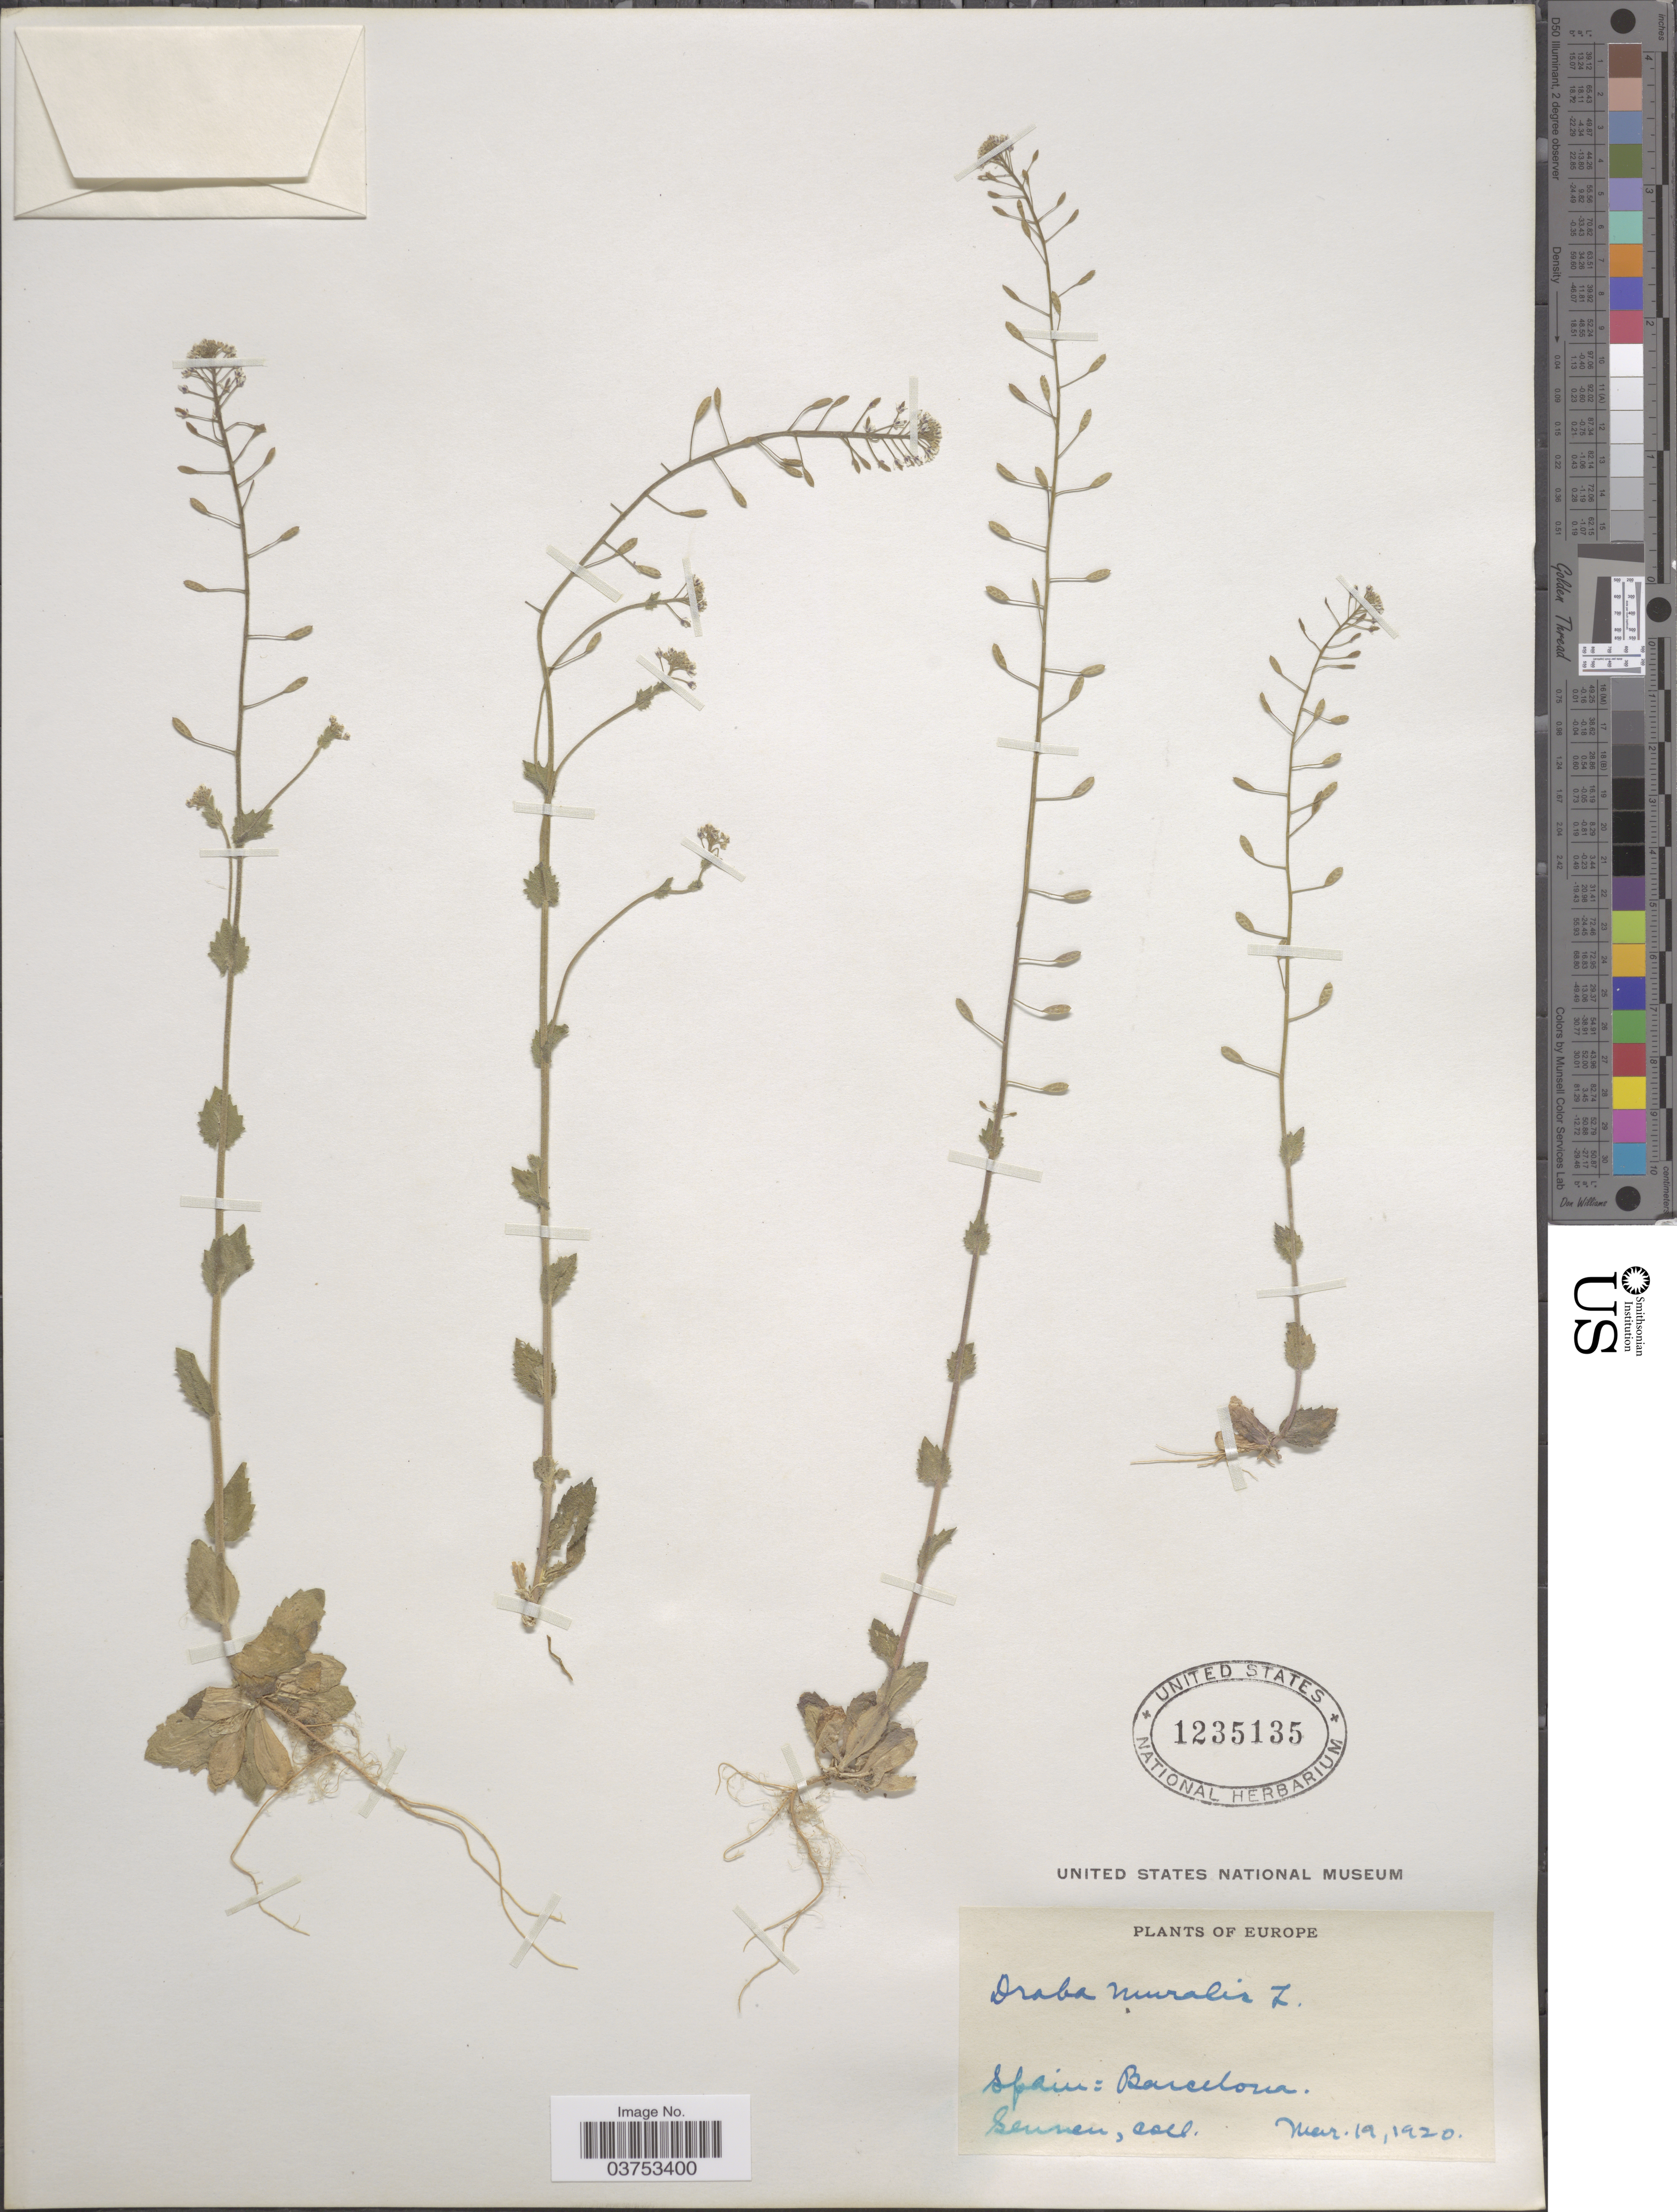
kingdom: Plantae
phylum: Tracheophyta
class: Magnoliopsida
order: Brassicales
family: Brassicaceae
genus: Draba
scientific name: Draba muralis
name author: L.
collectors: E. Sennen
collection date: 1920-03-19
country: Spain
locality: Europe. Barcelona.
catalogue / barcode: US 1235135